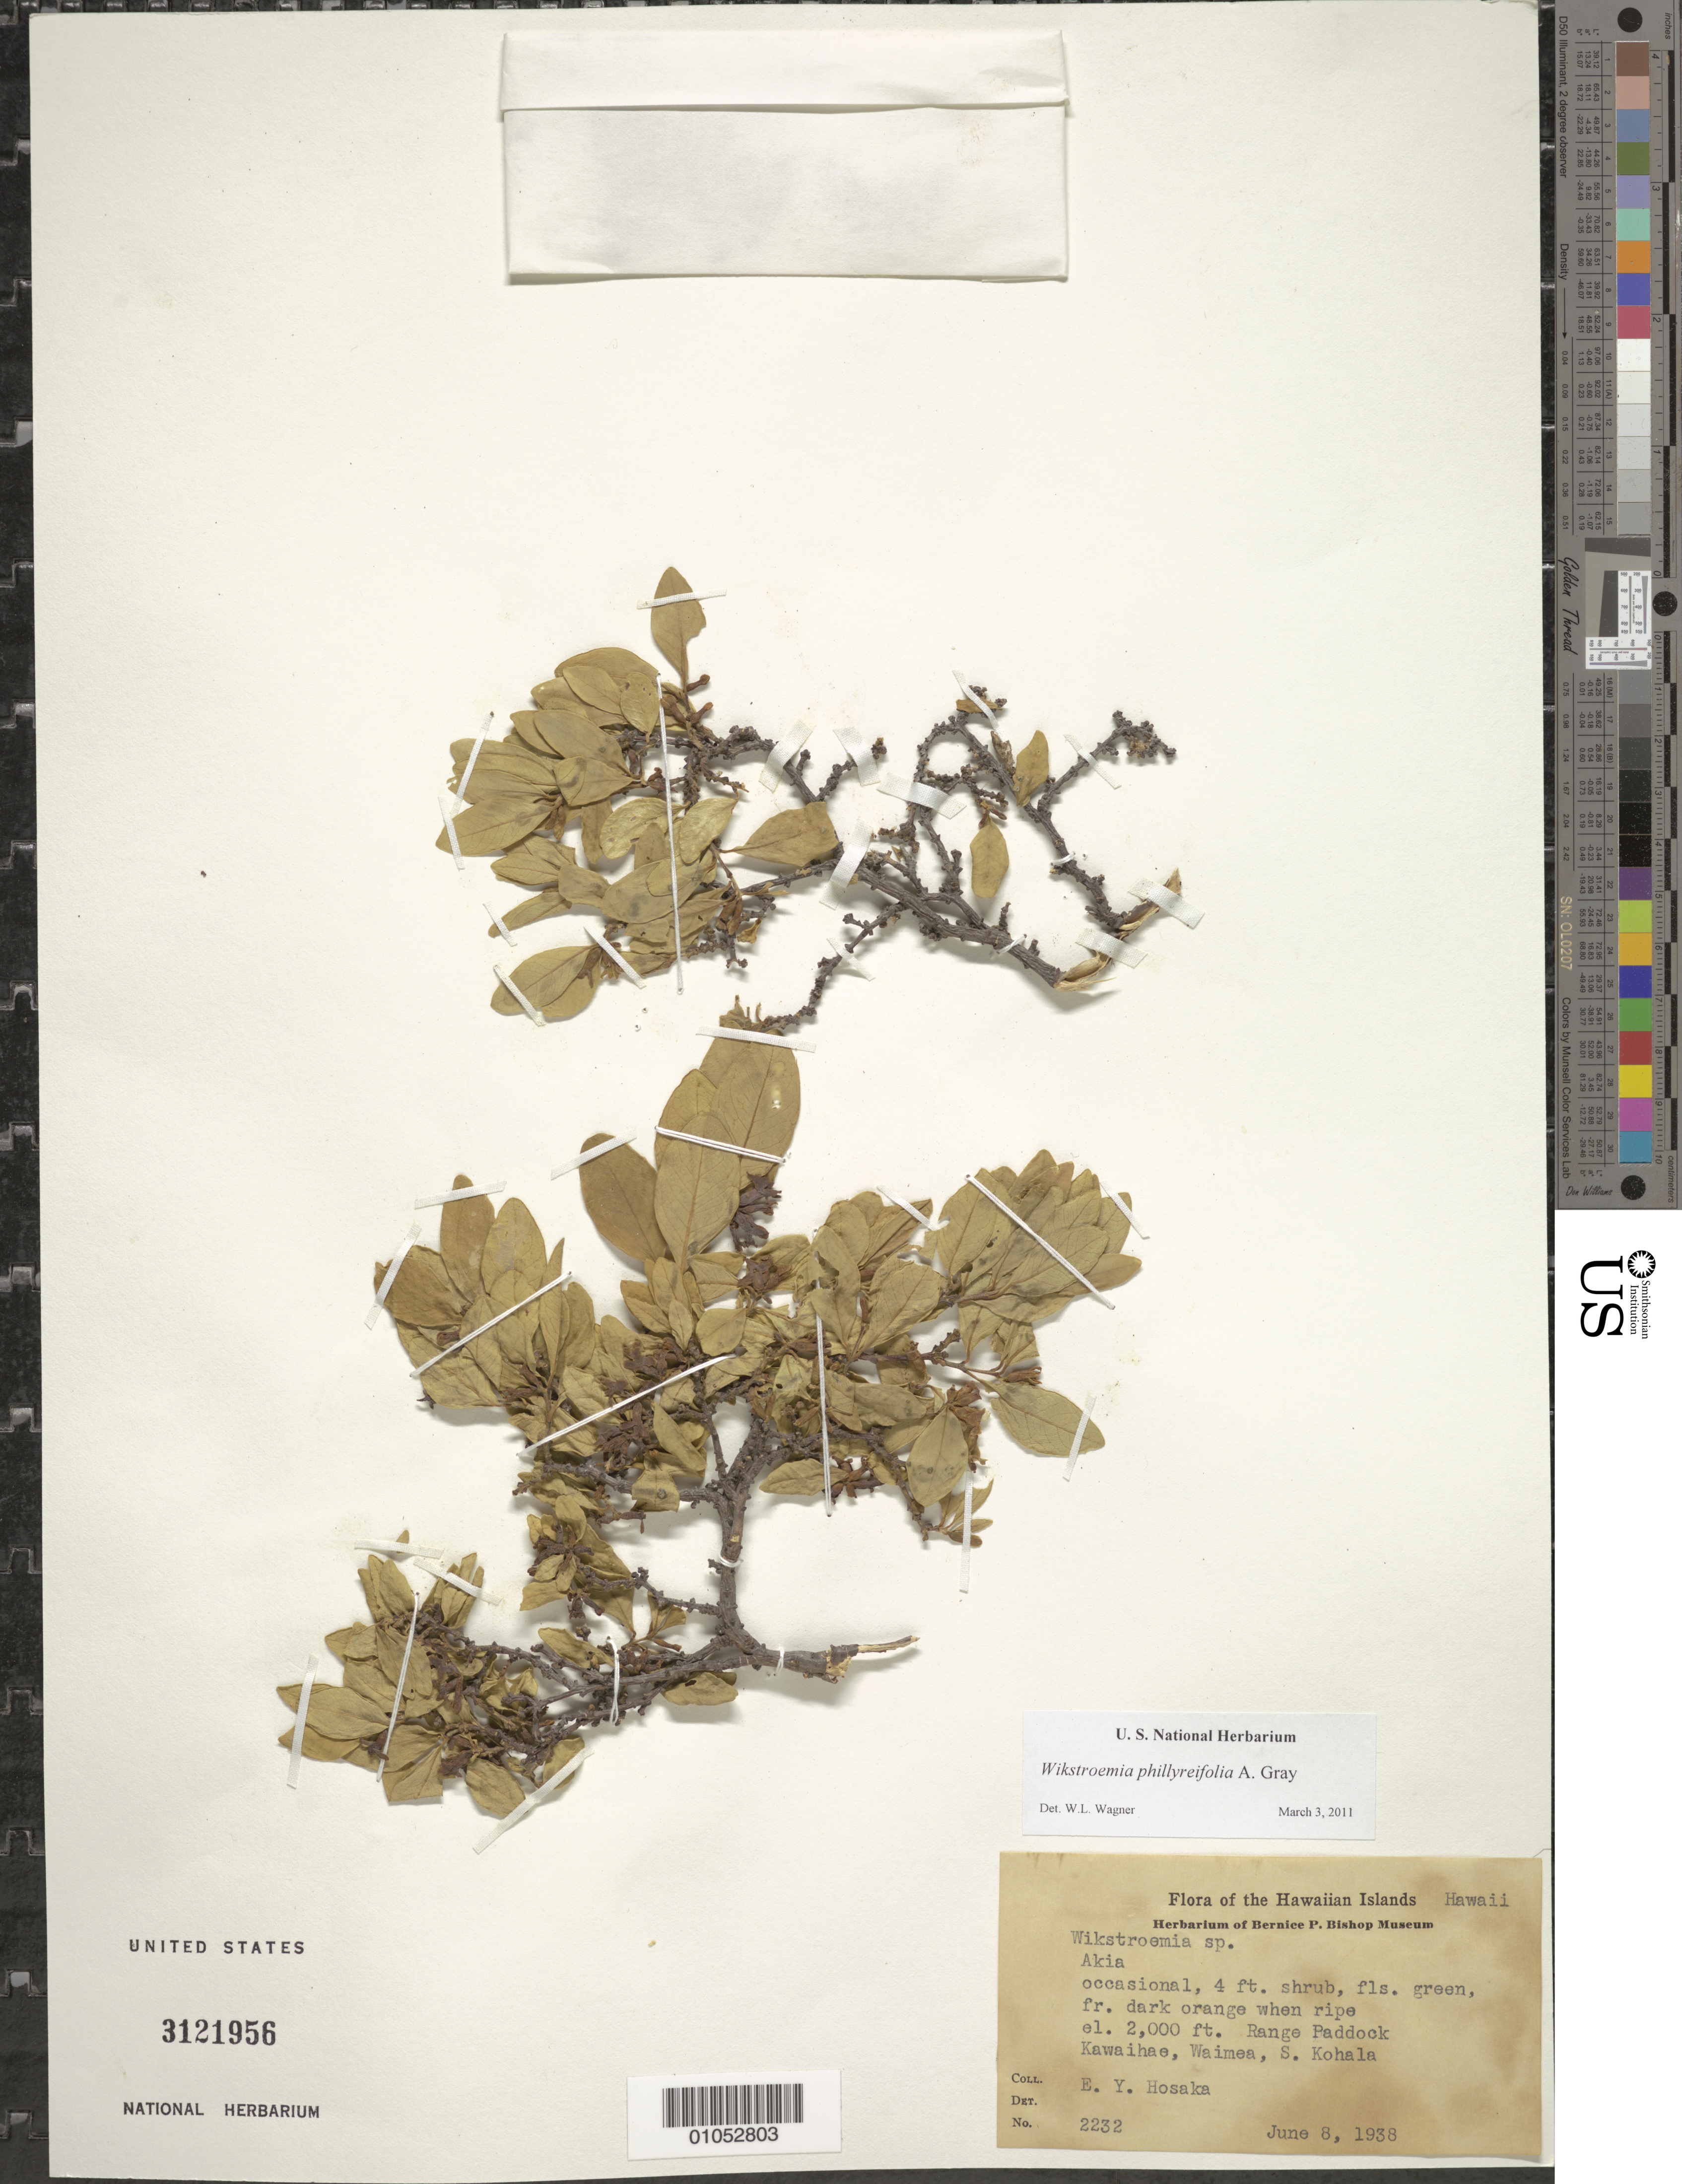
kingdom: Plantae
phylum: Tracheophyta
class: Magnoliopsida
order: Malvales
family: Thymelaeaceae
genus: Wikstroemia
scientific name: Wikstroemia phillyreifolia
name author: A. Gray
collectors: E. Y. Hosaka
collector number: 2232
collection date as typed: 8 Jun 1938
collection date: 1938-06-08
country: United States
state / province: Hawaii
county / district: Hawaii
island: Hawaii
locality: Kawaihae, Waimea, S. Kohala.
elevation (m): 609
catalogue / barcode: US 3121956